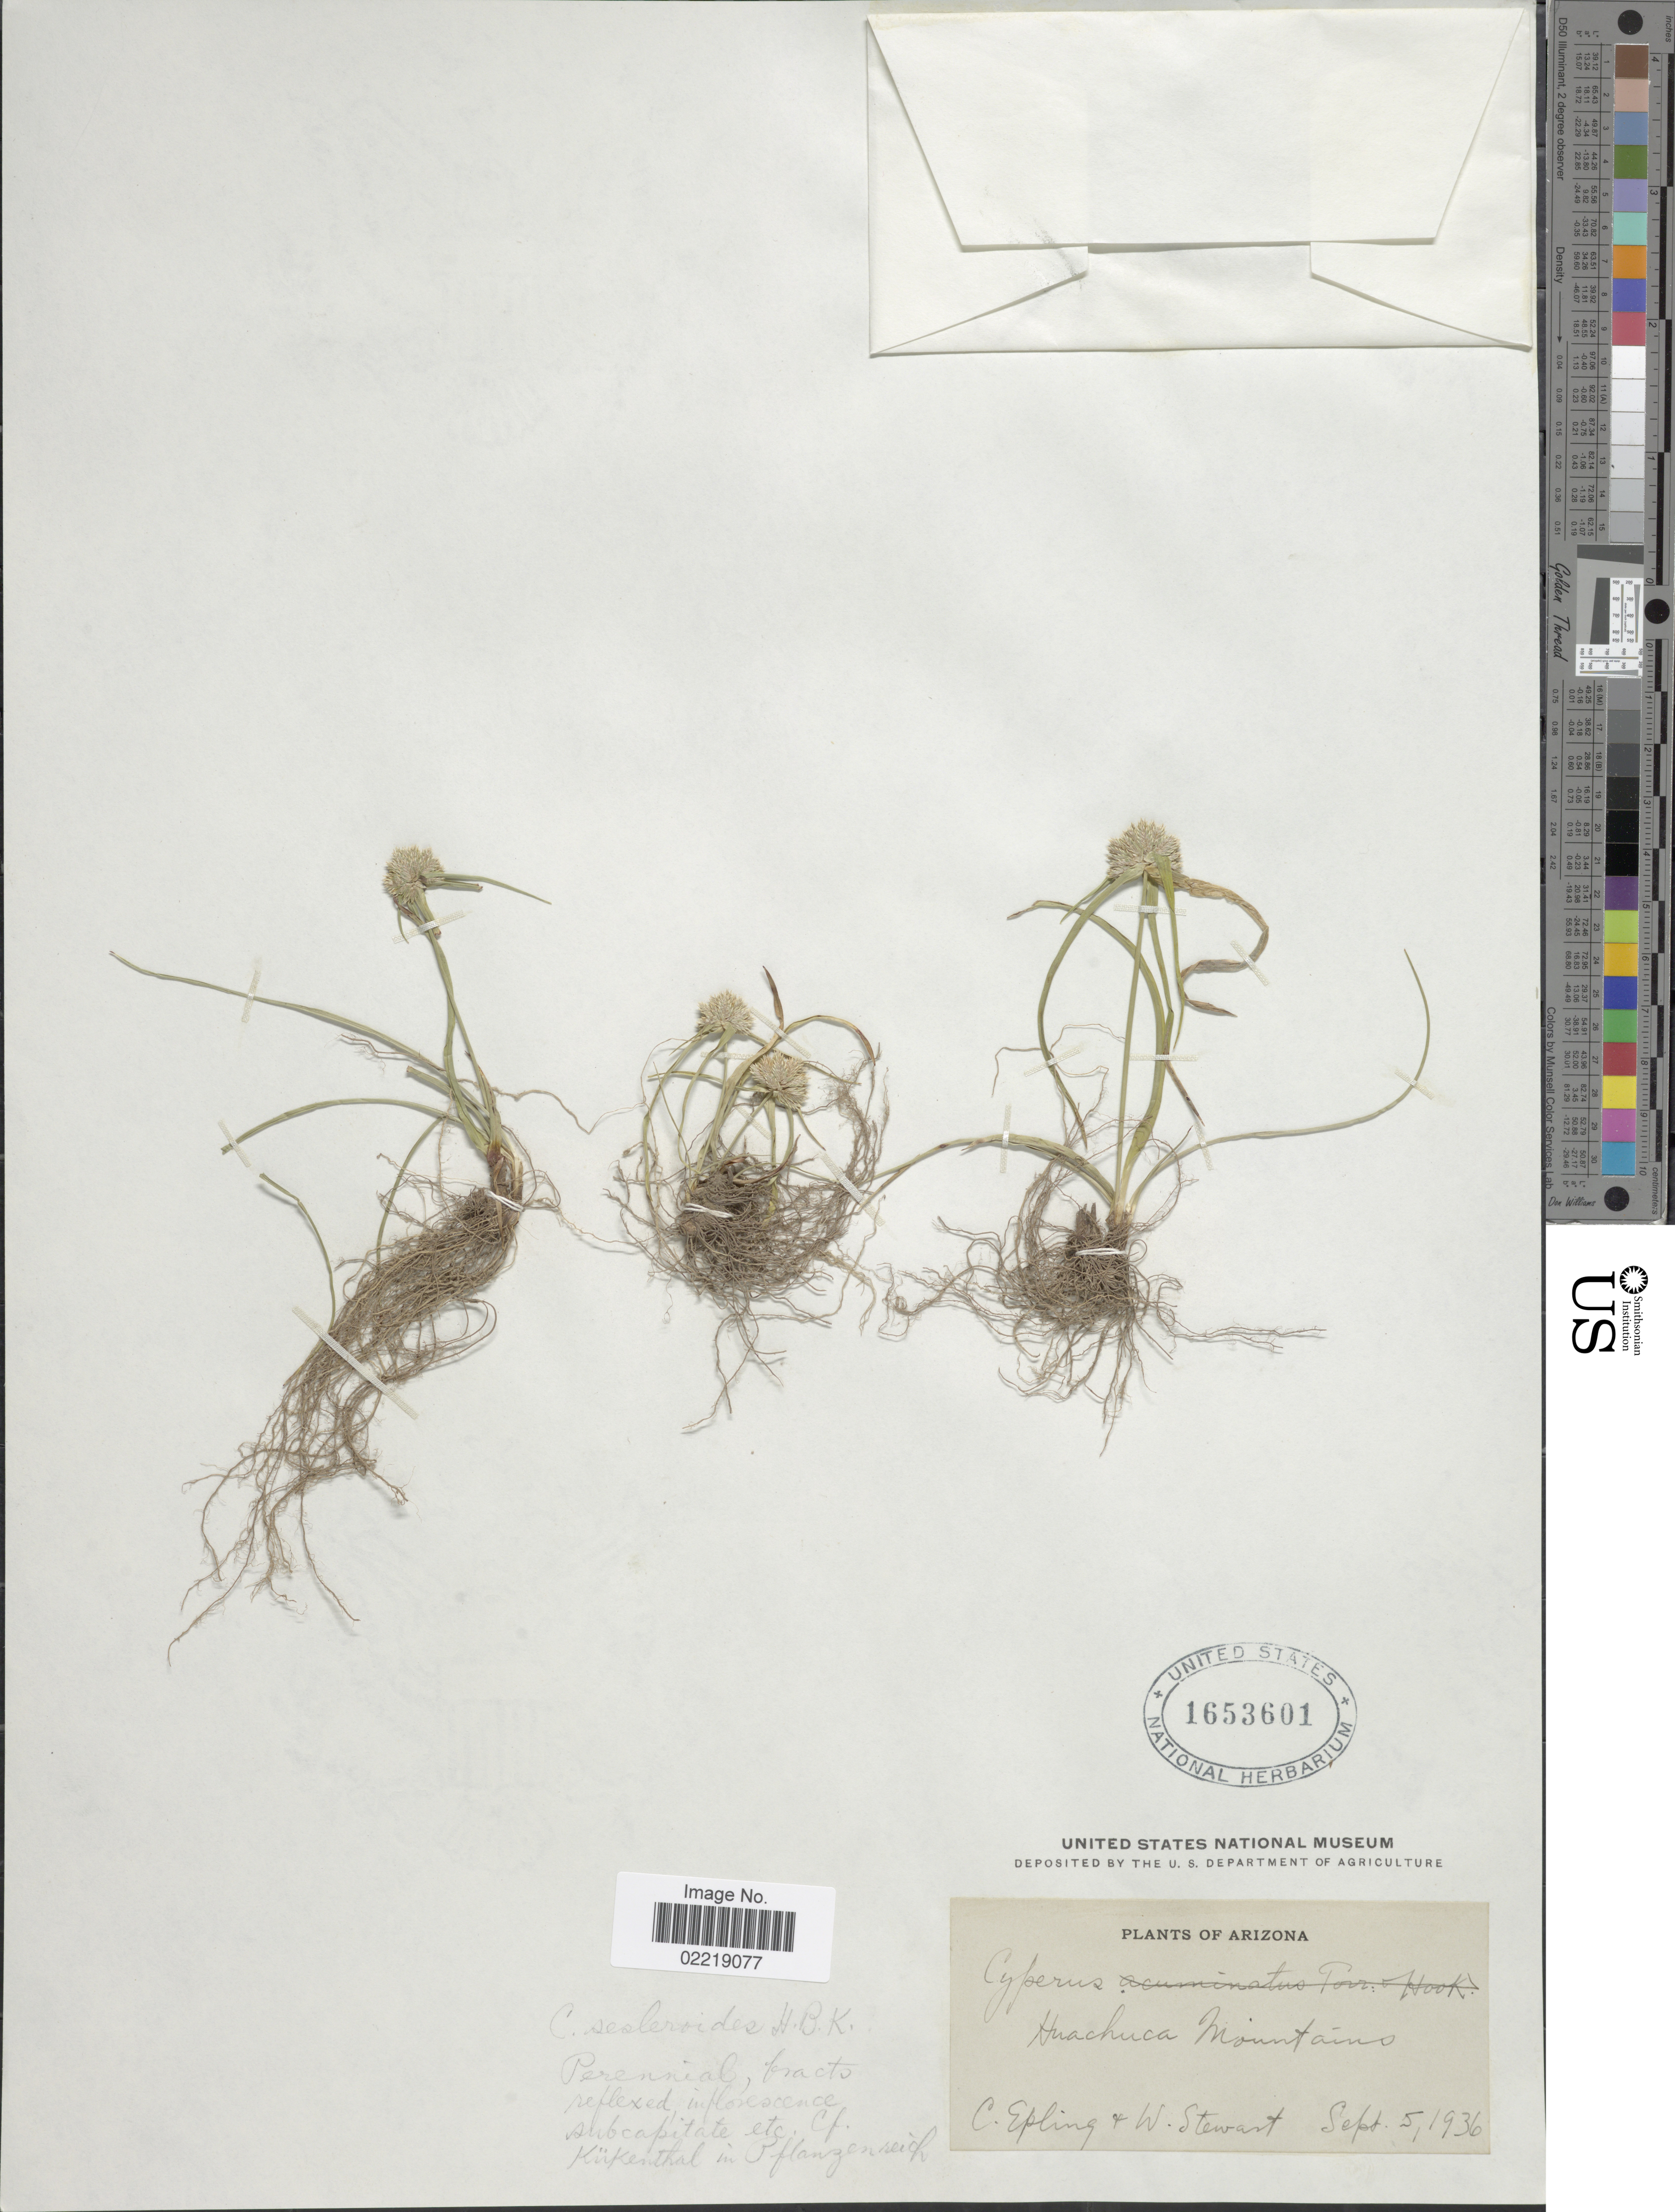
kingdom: Plantae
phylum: Tracheophyta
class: Liliopsida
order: Poales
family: Cyperaceae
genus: Cyperus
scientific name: Cyperus seslerioides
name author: Kunth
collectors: C. C. Epling & W. Stewart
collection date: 1936-09-05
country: United States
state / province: Arizona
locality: Huachuca Mountains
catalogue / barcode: US 1653601